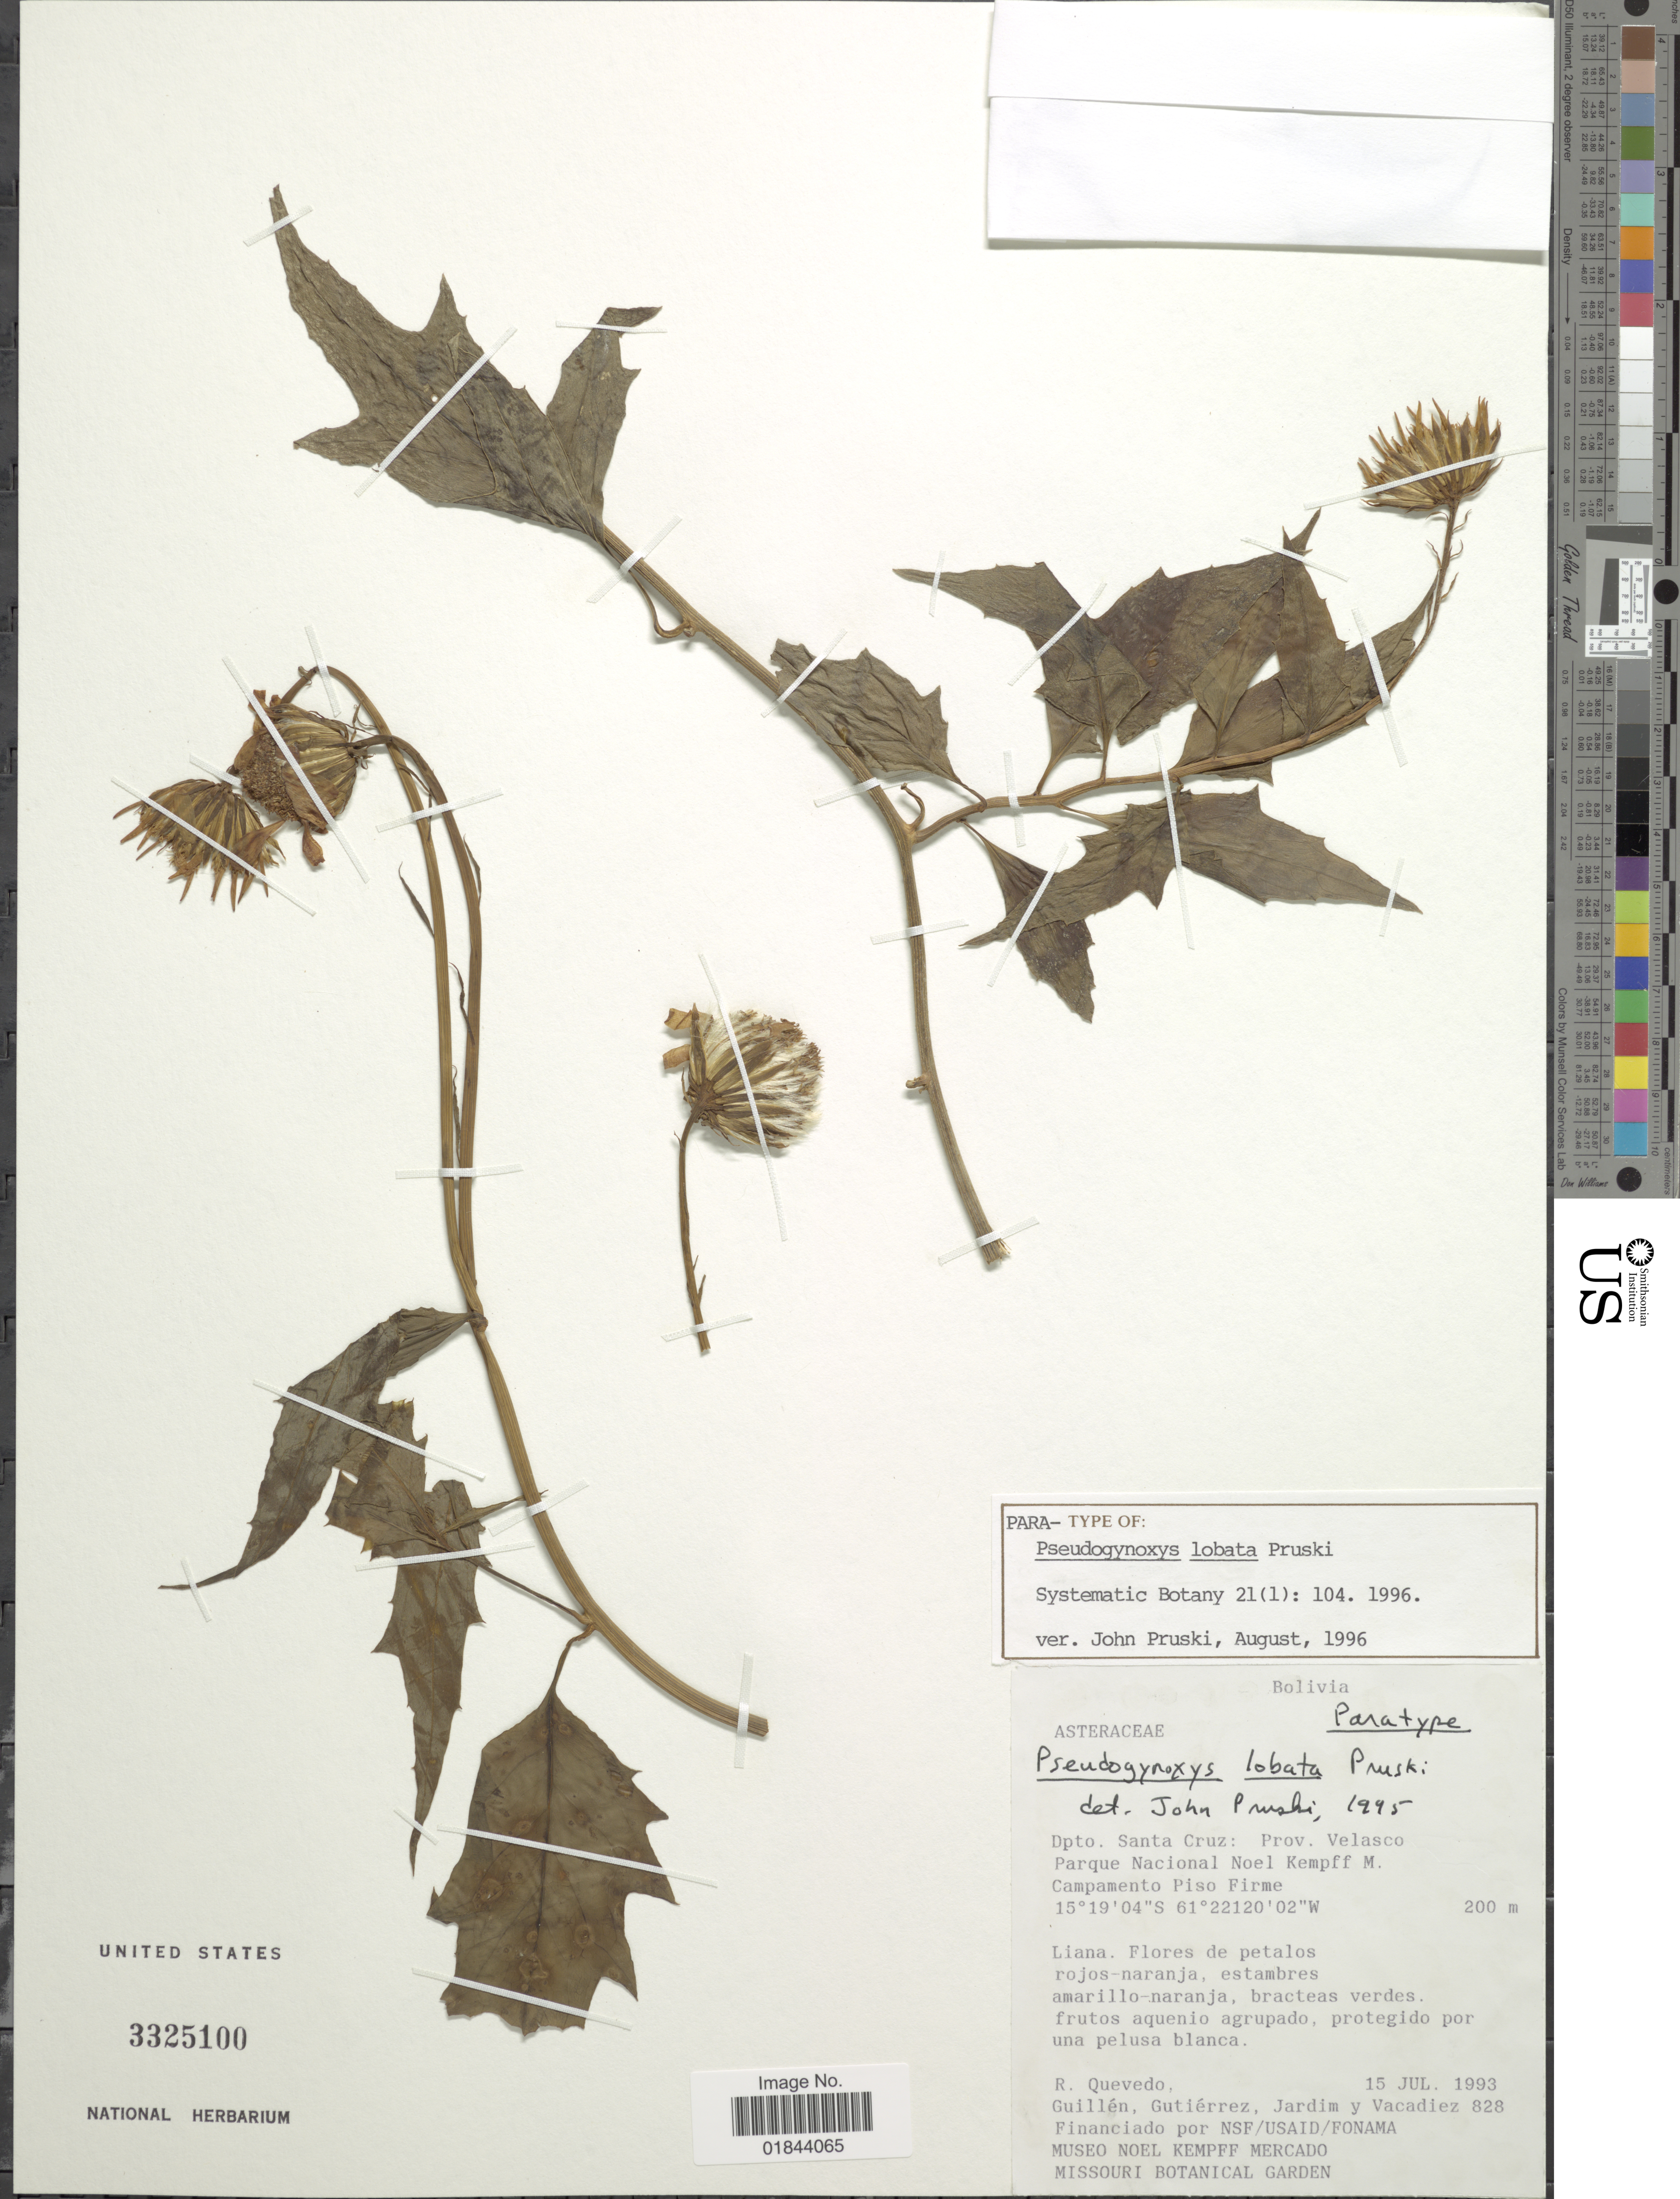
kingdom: Plantae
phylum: Tracheophyta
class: Magnoliopsida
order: Asterales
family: Asteraceae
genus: Pseudogynoxys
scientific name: Pseudogynoxys lobata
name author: Pruski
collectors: R. Quevedo, -- Guillen, Guttiérez, Jardim, -- & -. Vacadiez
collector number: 828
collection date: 1993-07-15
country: Bolivia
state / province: Santa Cruz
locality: Dpto Santa Cruz: Prov. Velasco Parque Nacional Noel Kempff M. Campamento Piso Firme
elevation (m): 200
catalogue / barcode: US 3325100